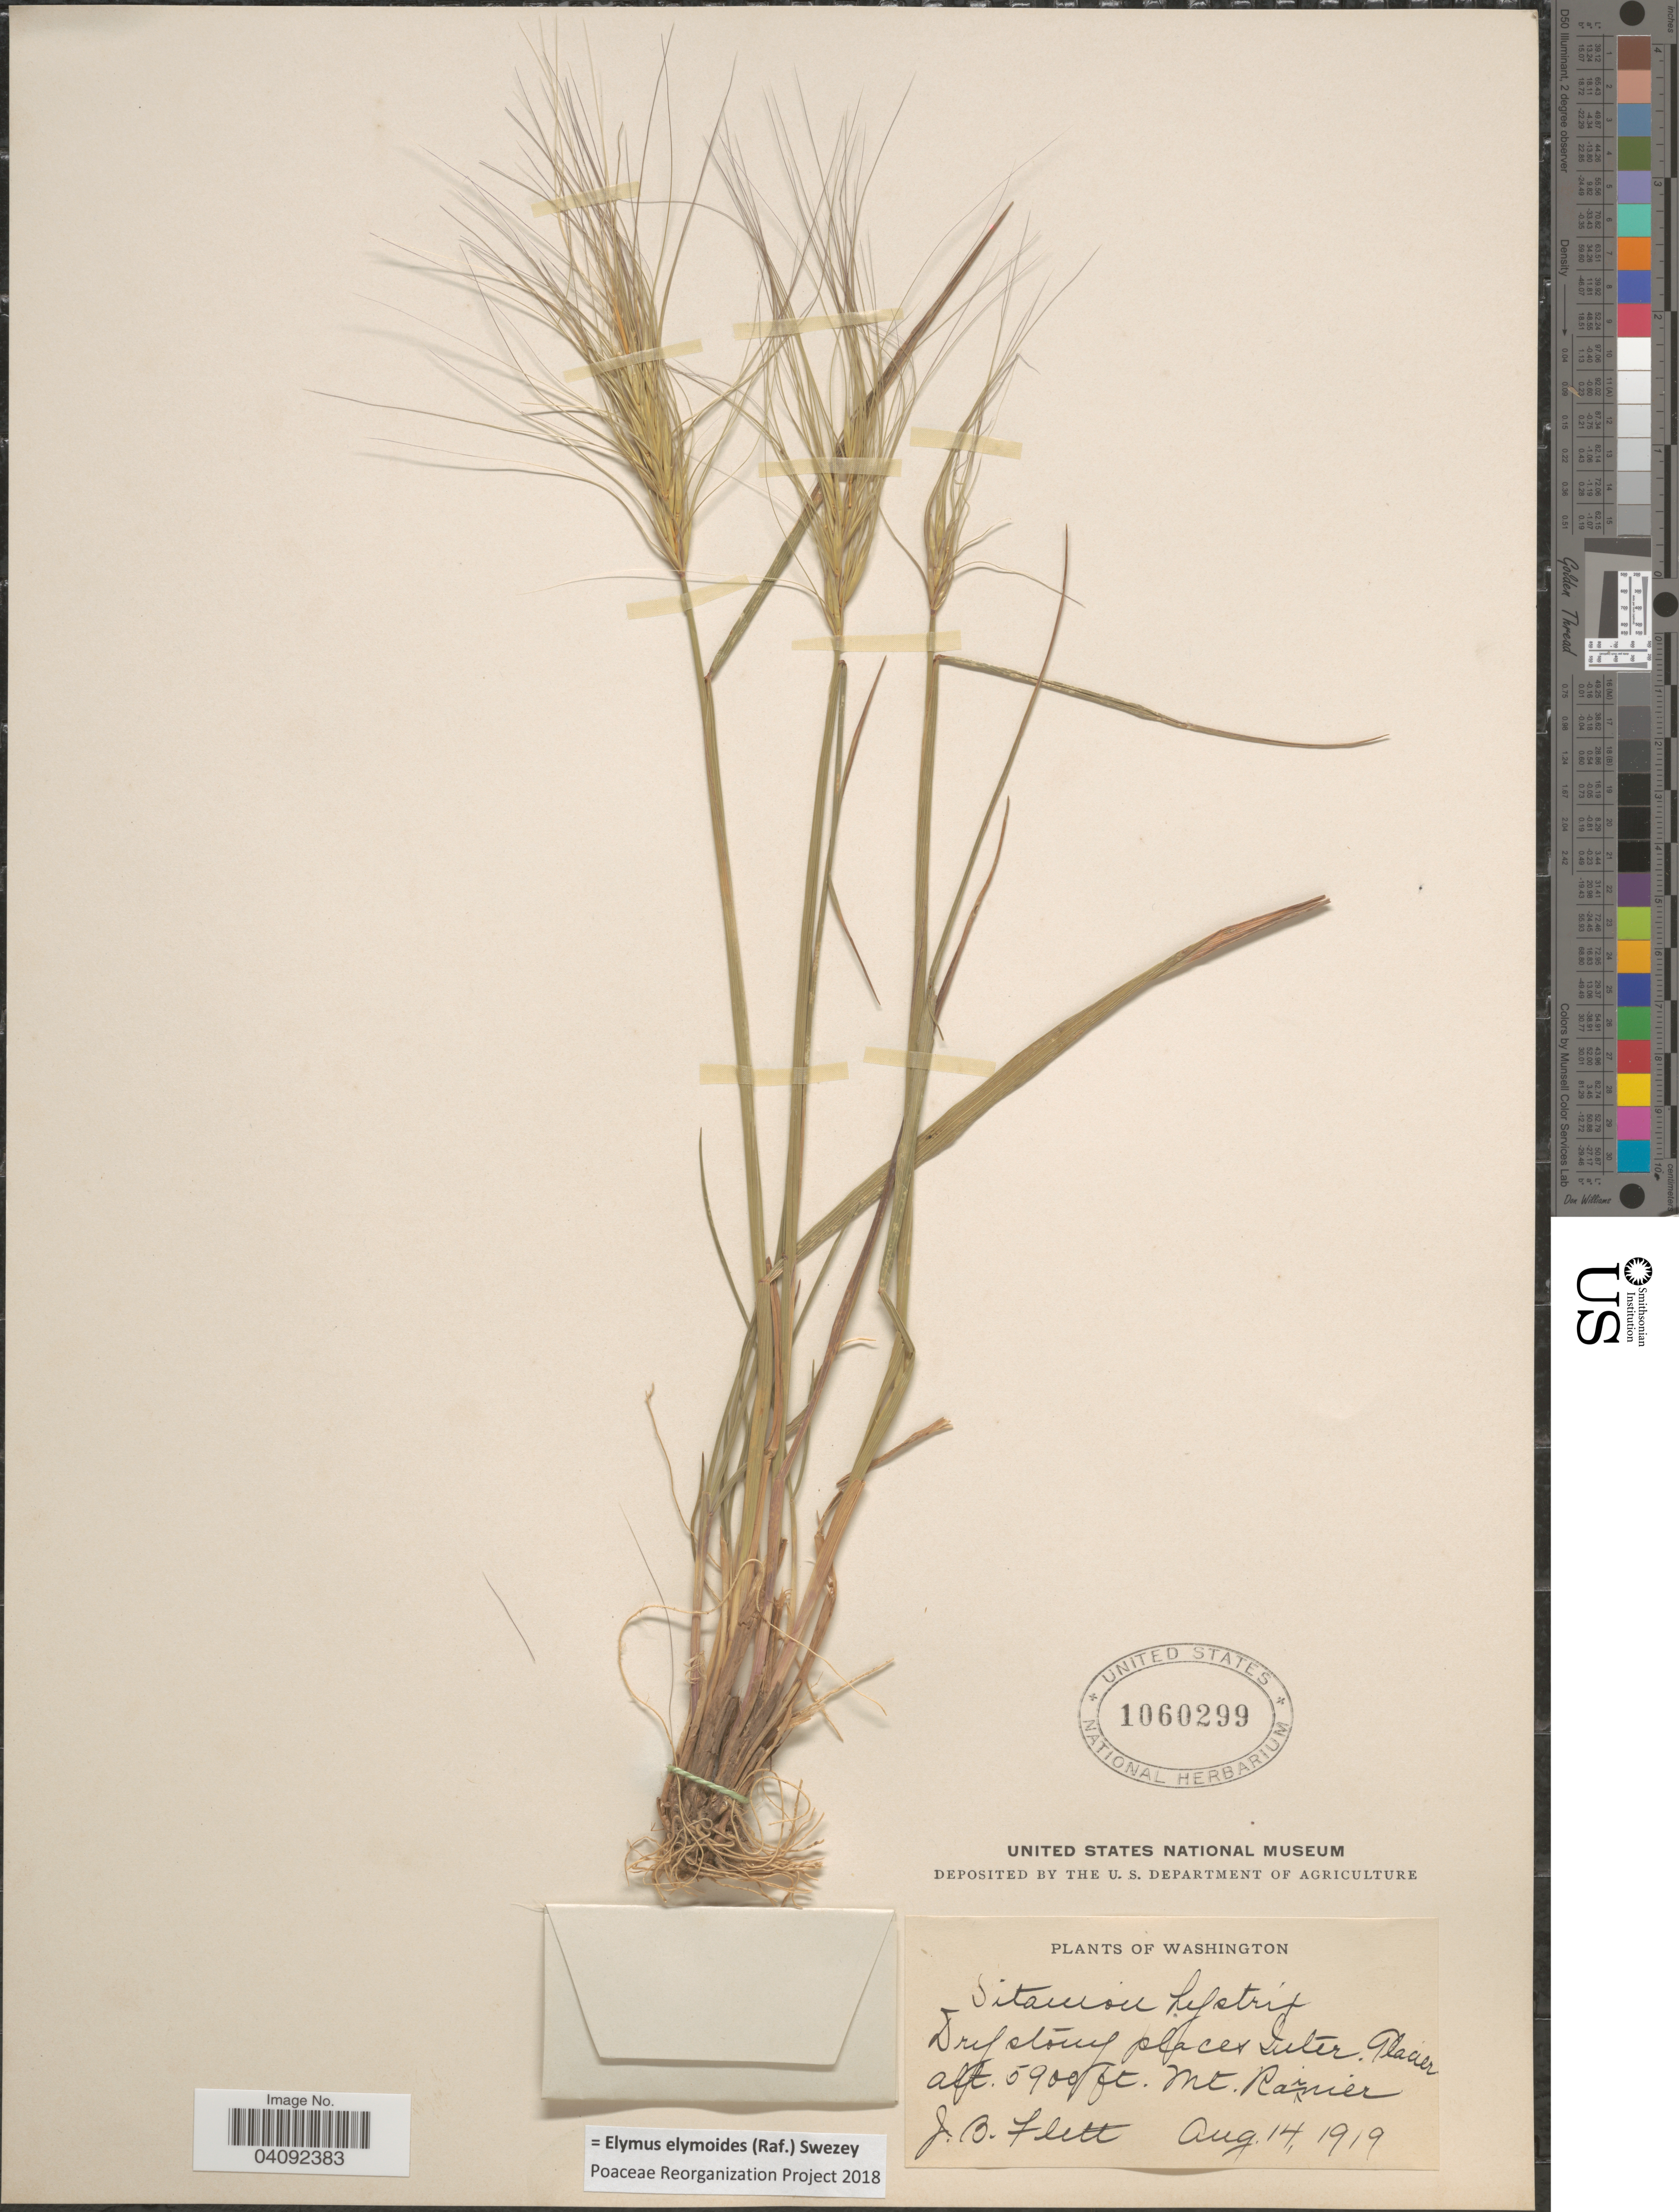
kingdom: Plantae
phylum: Tracheophyta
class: Liliopsida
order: Poales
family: Poaceae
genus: Elymus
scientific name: Elymus elymoides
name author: (Raf.) Swezey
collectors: J. Flett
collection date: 1919-08-14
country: United States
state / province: Washington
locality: Dry stony places Inter. Glacier. Mt. Rainier.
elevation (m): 1798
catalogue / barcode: US 1060299